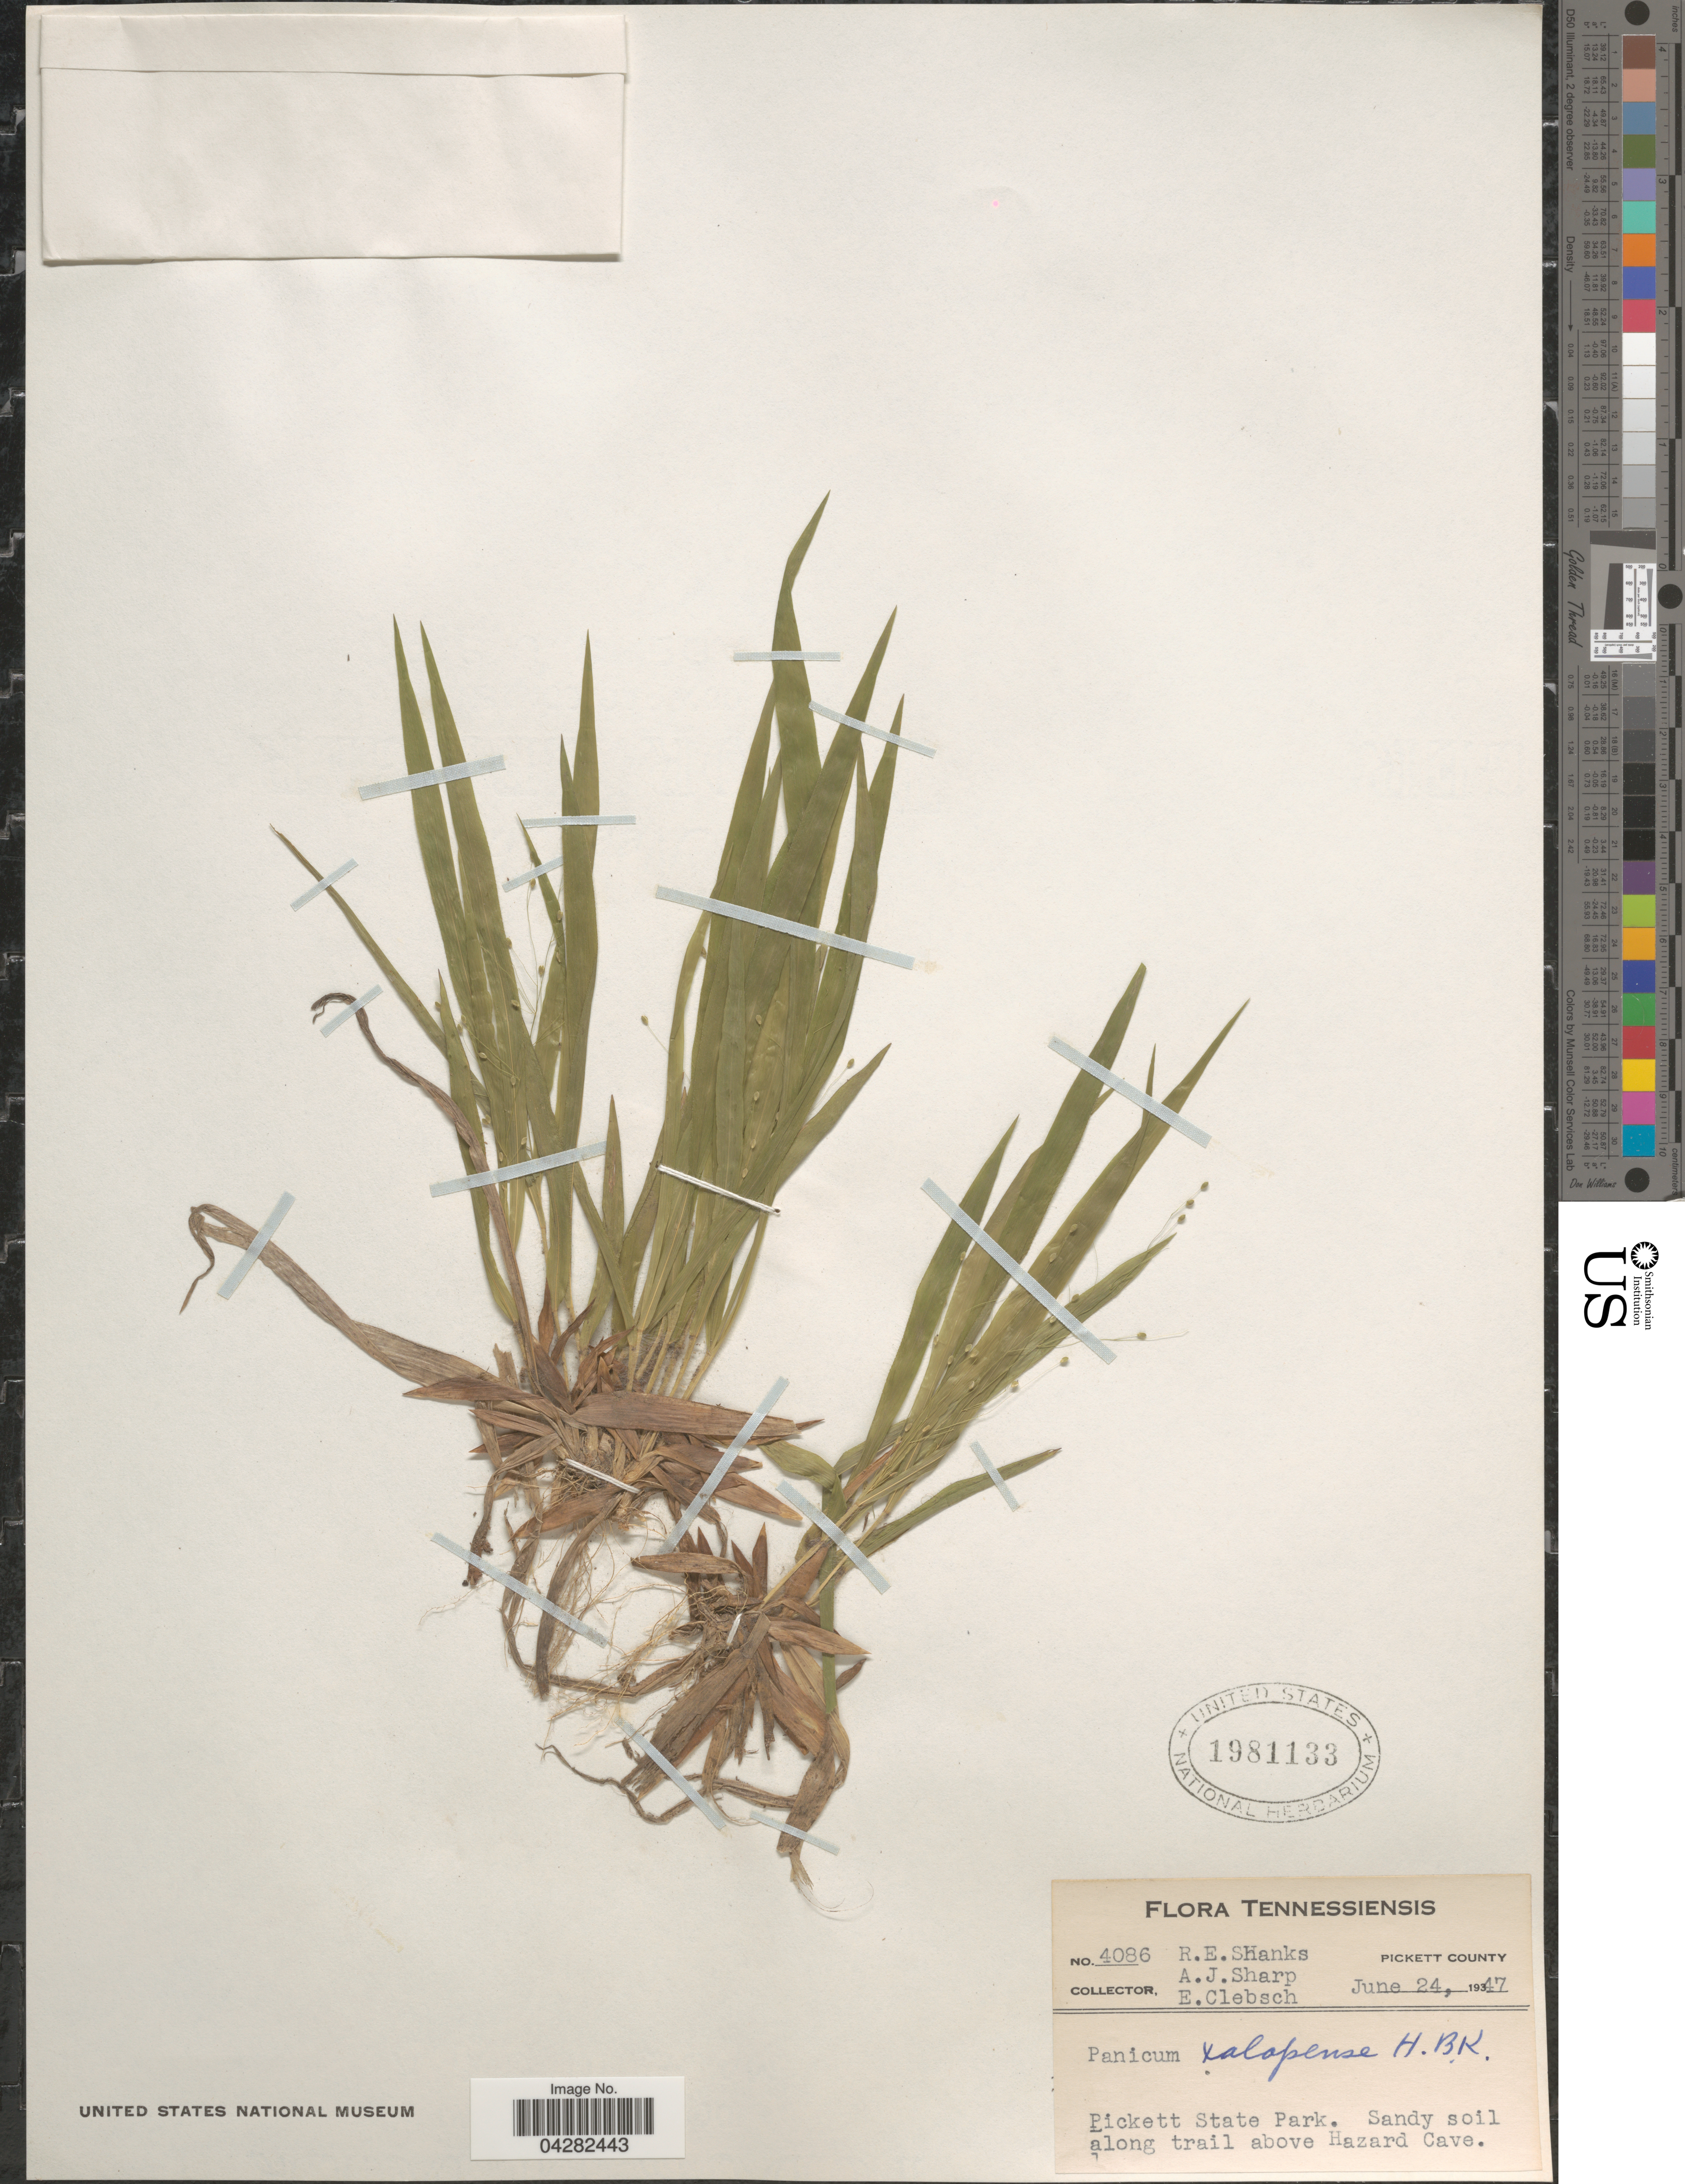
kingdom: Plantae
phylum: Tracheophyta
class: Liliopsida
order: Poales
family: Poaceae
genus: Dichanthelium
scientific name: Dichanthelium laxiflorum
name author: (Lam.) Gould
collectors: R. Shanks, A. J. Sharp & E. Clebsch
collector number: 4086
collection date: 1947-06-24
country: United States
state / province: Tennessee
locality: Tennessiensis. Pickett County. Pickett State Park. Sandy soil along trail above Hazard Cave.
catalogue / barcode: US 1981133